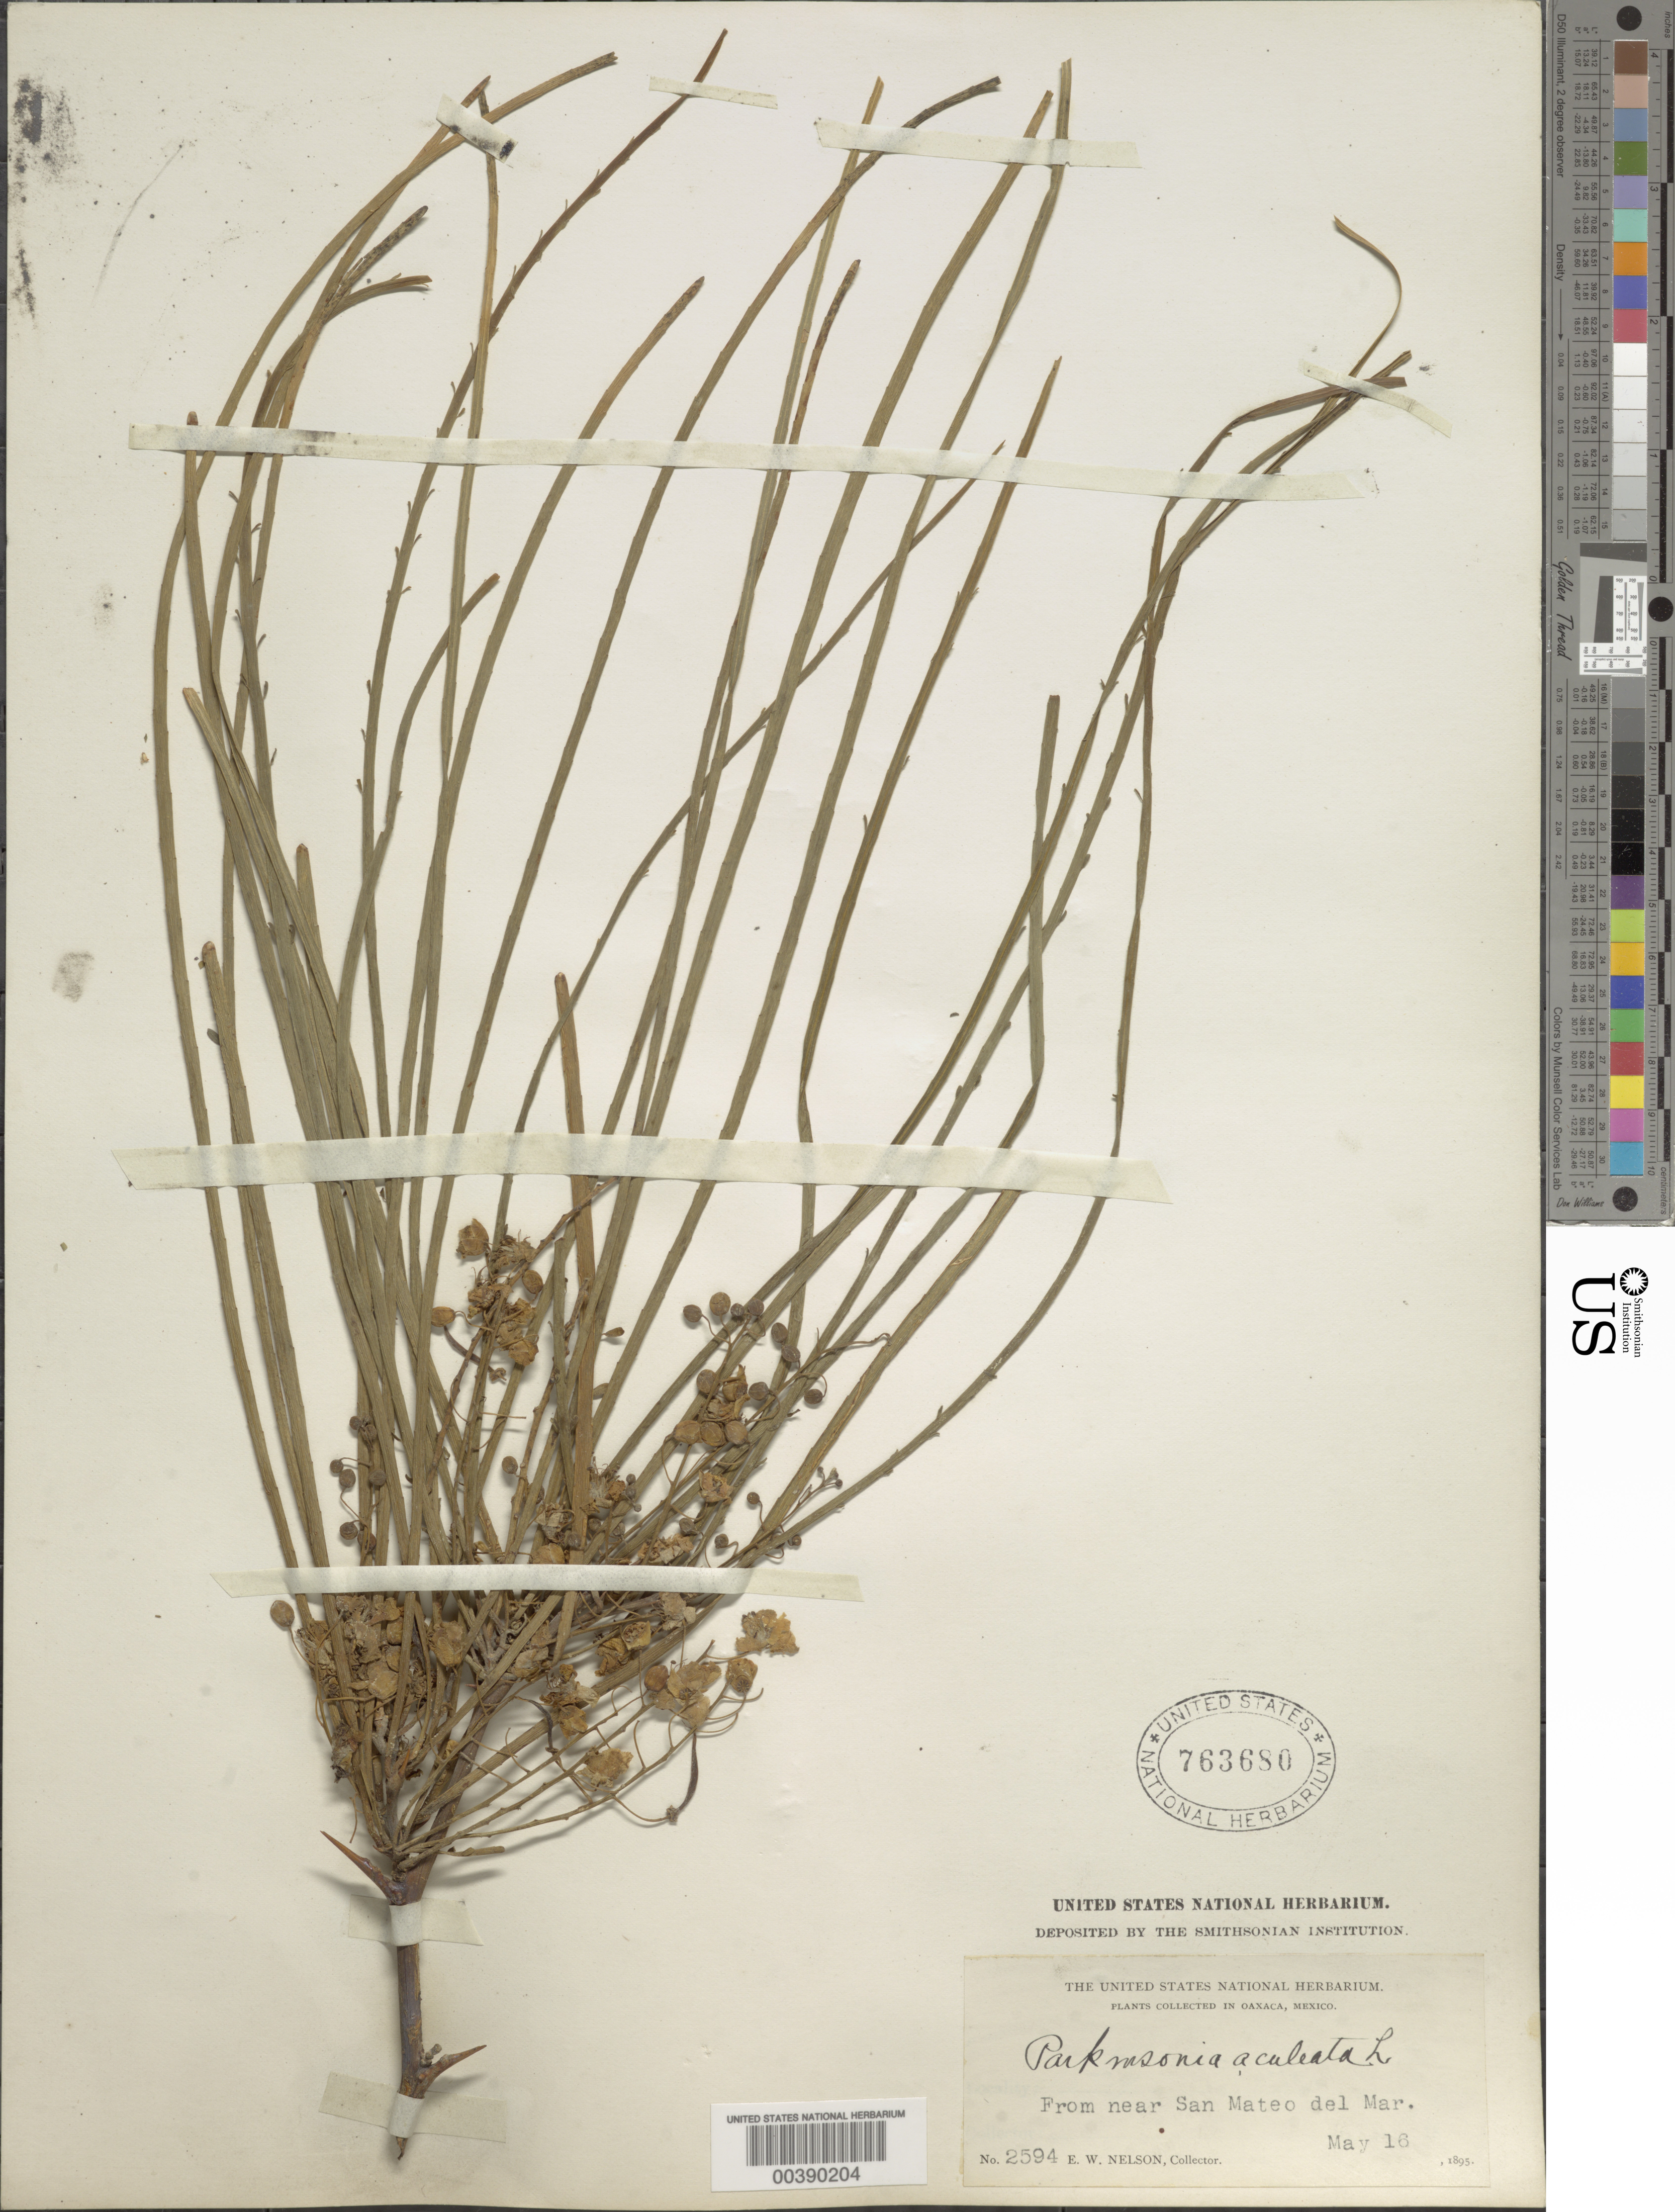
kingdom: Plantae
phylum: Tracheophyta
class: Magnoliopsida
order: Fabales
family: Fabaceae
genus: Parkinsonia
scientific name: Parkinsonia aculeata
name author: L.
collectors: E. W. Nelson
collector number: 2594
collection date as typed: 16 May 1895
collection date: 1895-05-16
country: Mexico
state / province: Oaxaca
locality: Near san mateo del mar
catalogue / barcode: US 763680